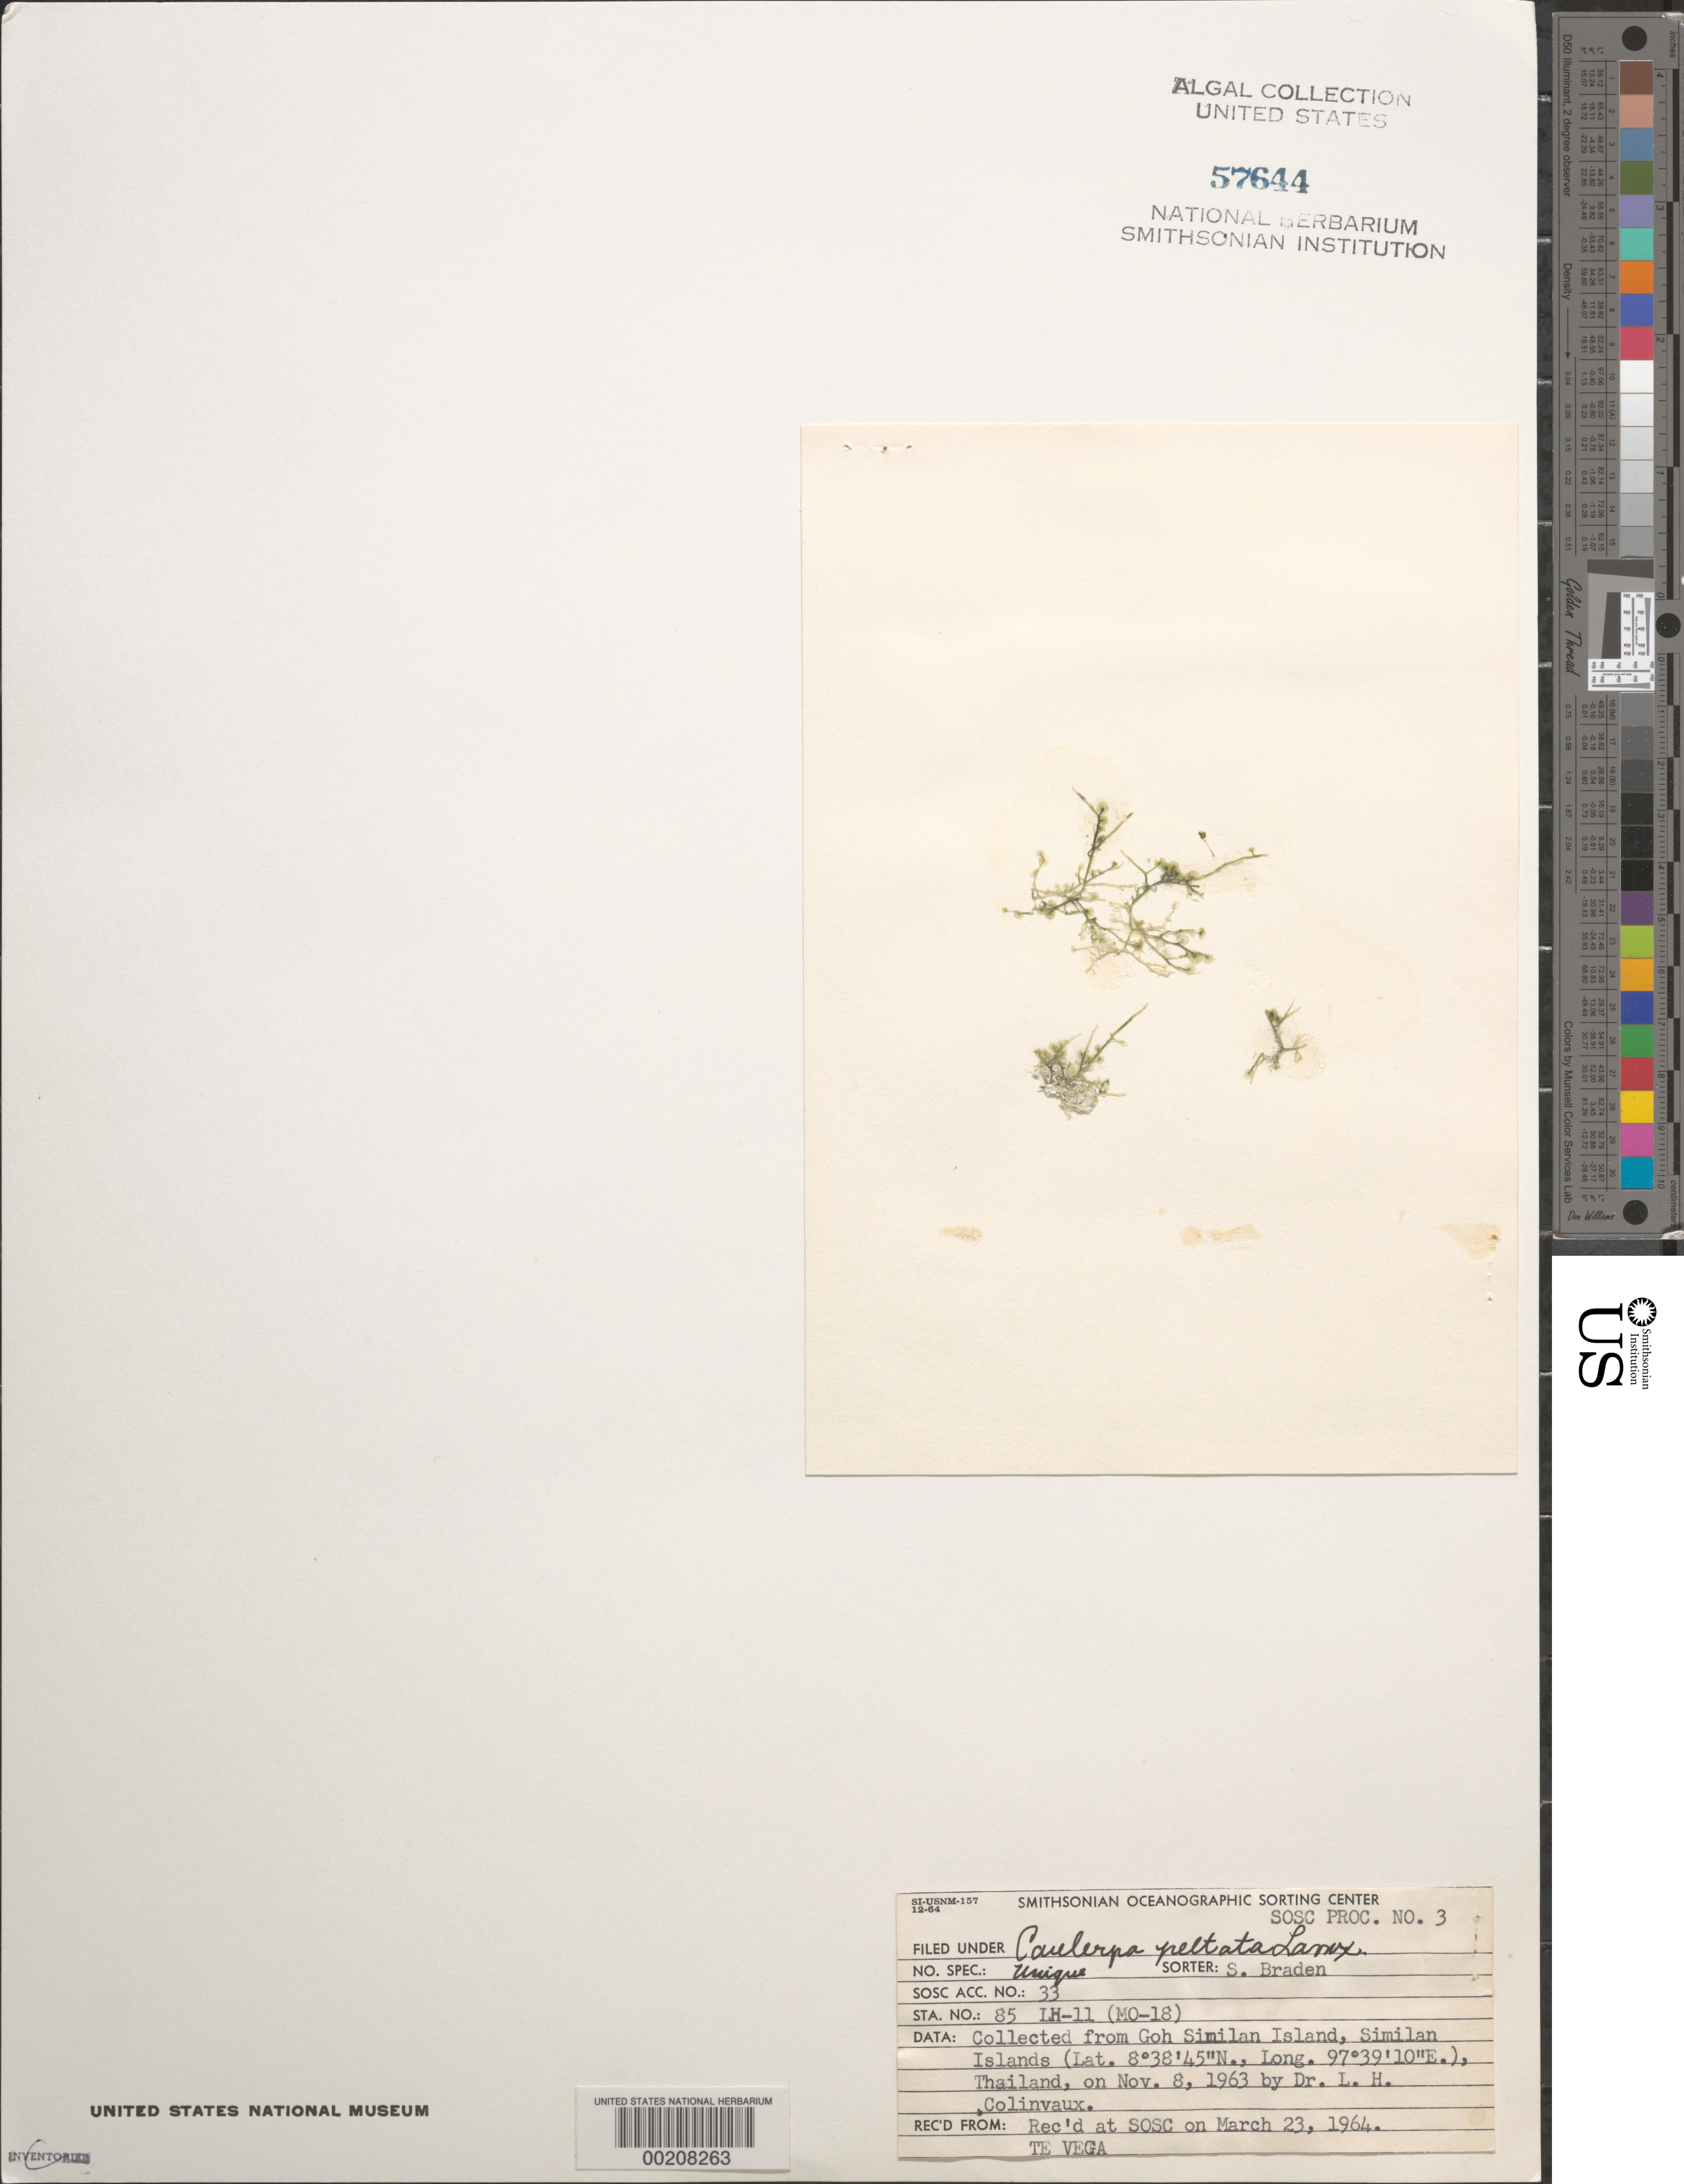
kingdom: Plantae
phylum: Chlorophyta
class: Ulvophyceae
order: Cladophorales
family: Cladophoraceae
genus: Cladophora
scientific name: Cladophora glomerata var. crassior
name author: (C. Agardh) C. Hoek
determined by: Algae name updating Project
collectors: L. Hillis-Colinvaux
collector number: LH-11 & MO-18 & STATION 85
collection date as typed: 08 Nov 1963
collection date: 1963-11-08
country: Thailand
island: Goh Similan Island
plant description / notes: Te Vega Cruise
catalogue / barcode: US 57644